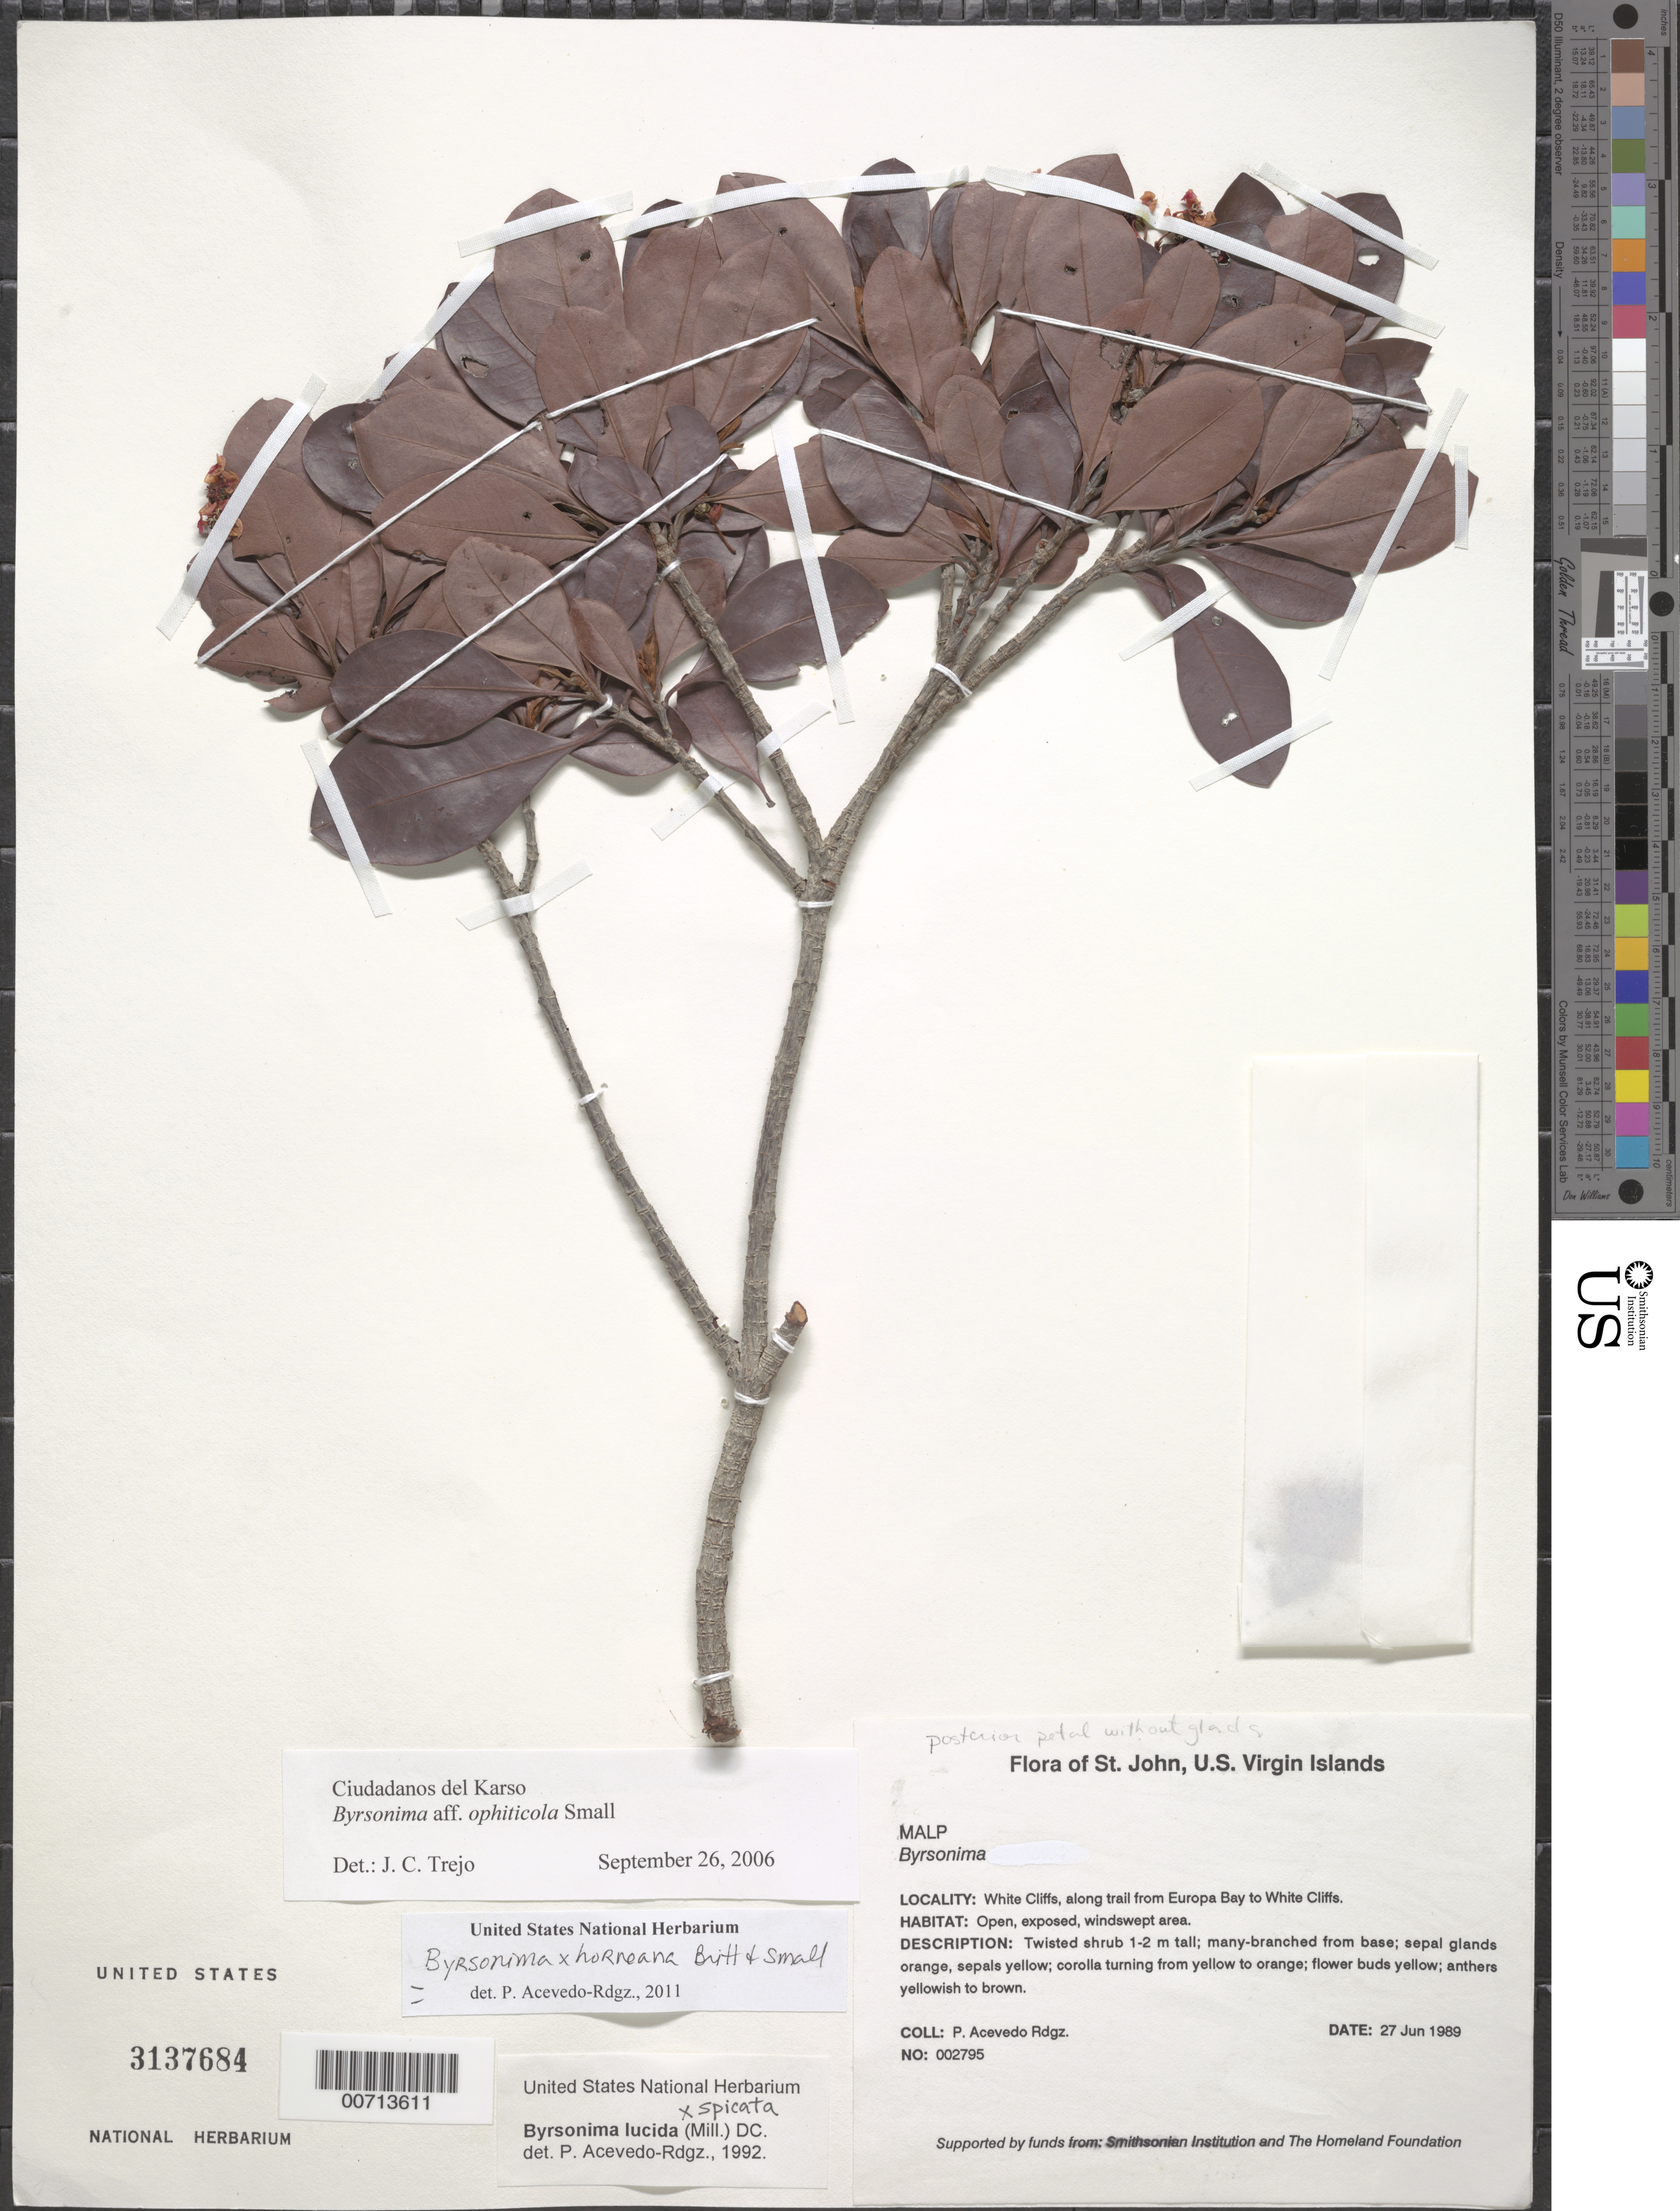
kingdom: Plantae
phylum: Tracheophyta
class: Magnoliopsida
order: Malpighiales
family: Malpighiaceae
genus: Byrsonima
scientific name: Byrsonima x horneana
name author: Britton & Small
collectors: P. Acevedo-Rodr.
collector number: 2795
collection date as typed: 27 Jun 1989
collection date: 1989-06-27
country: U.S. Virgin Islands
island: St. John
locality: White Cliffs, along trail from Europa Bay to White Cliffs.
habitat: Open, exposed, windswept area.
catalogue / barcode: US 3137684